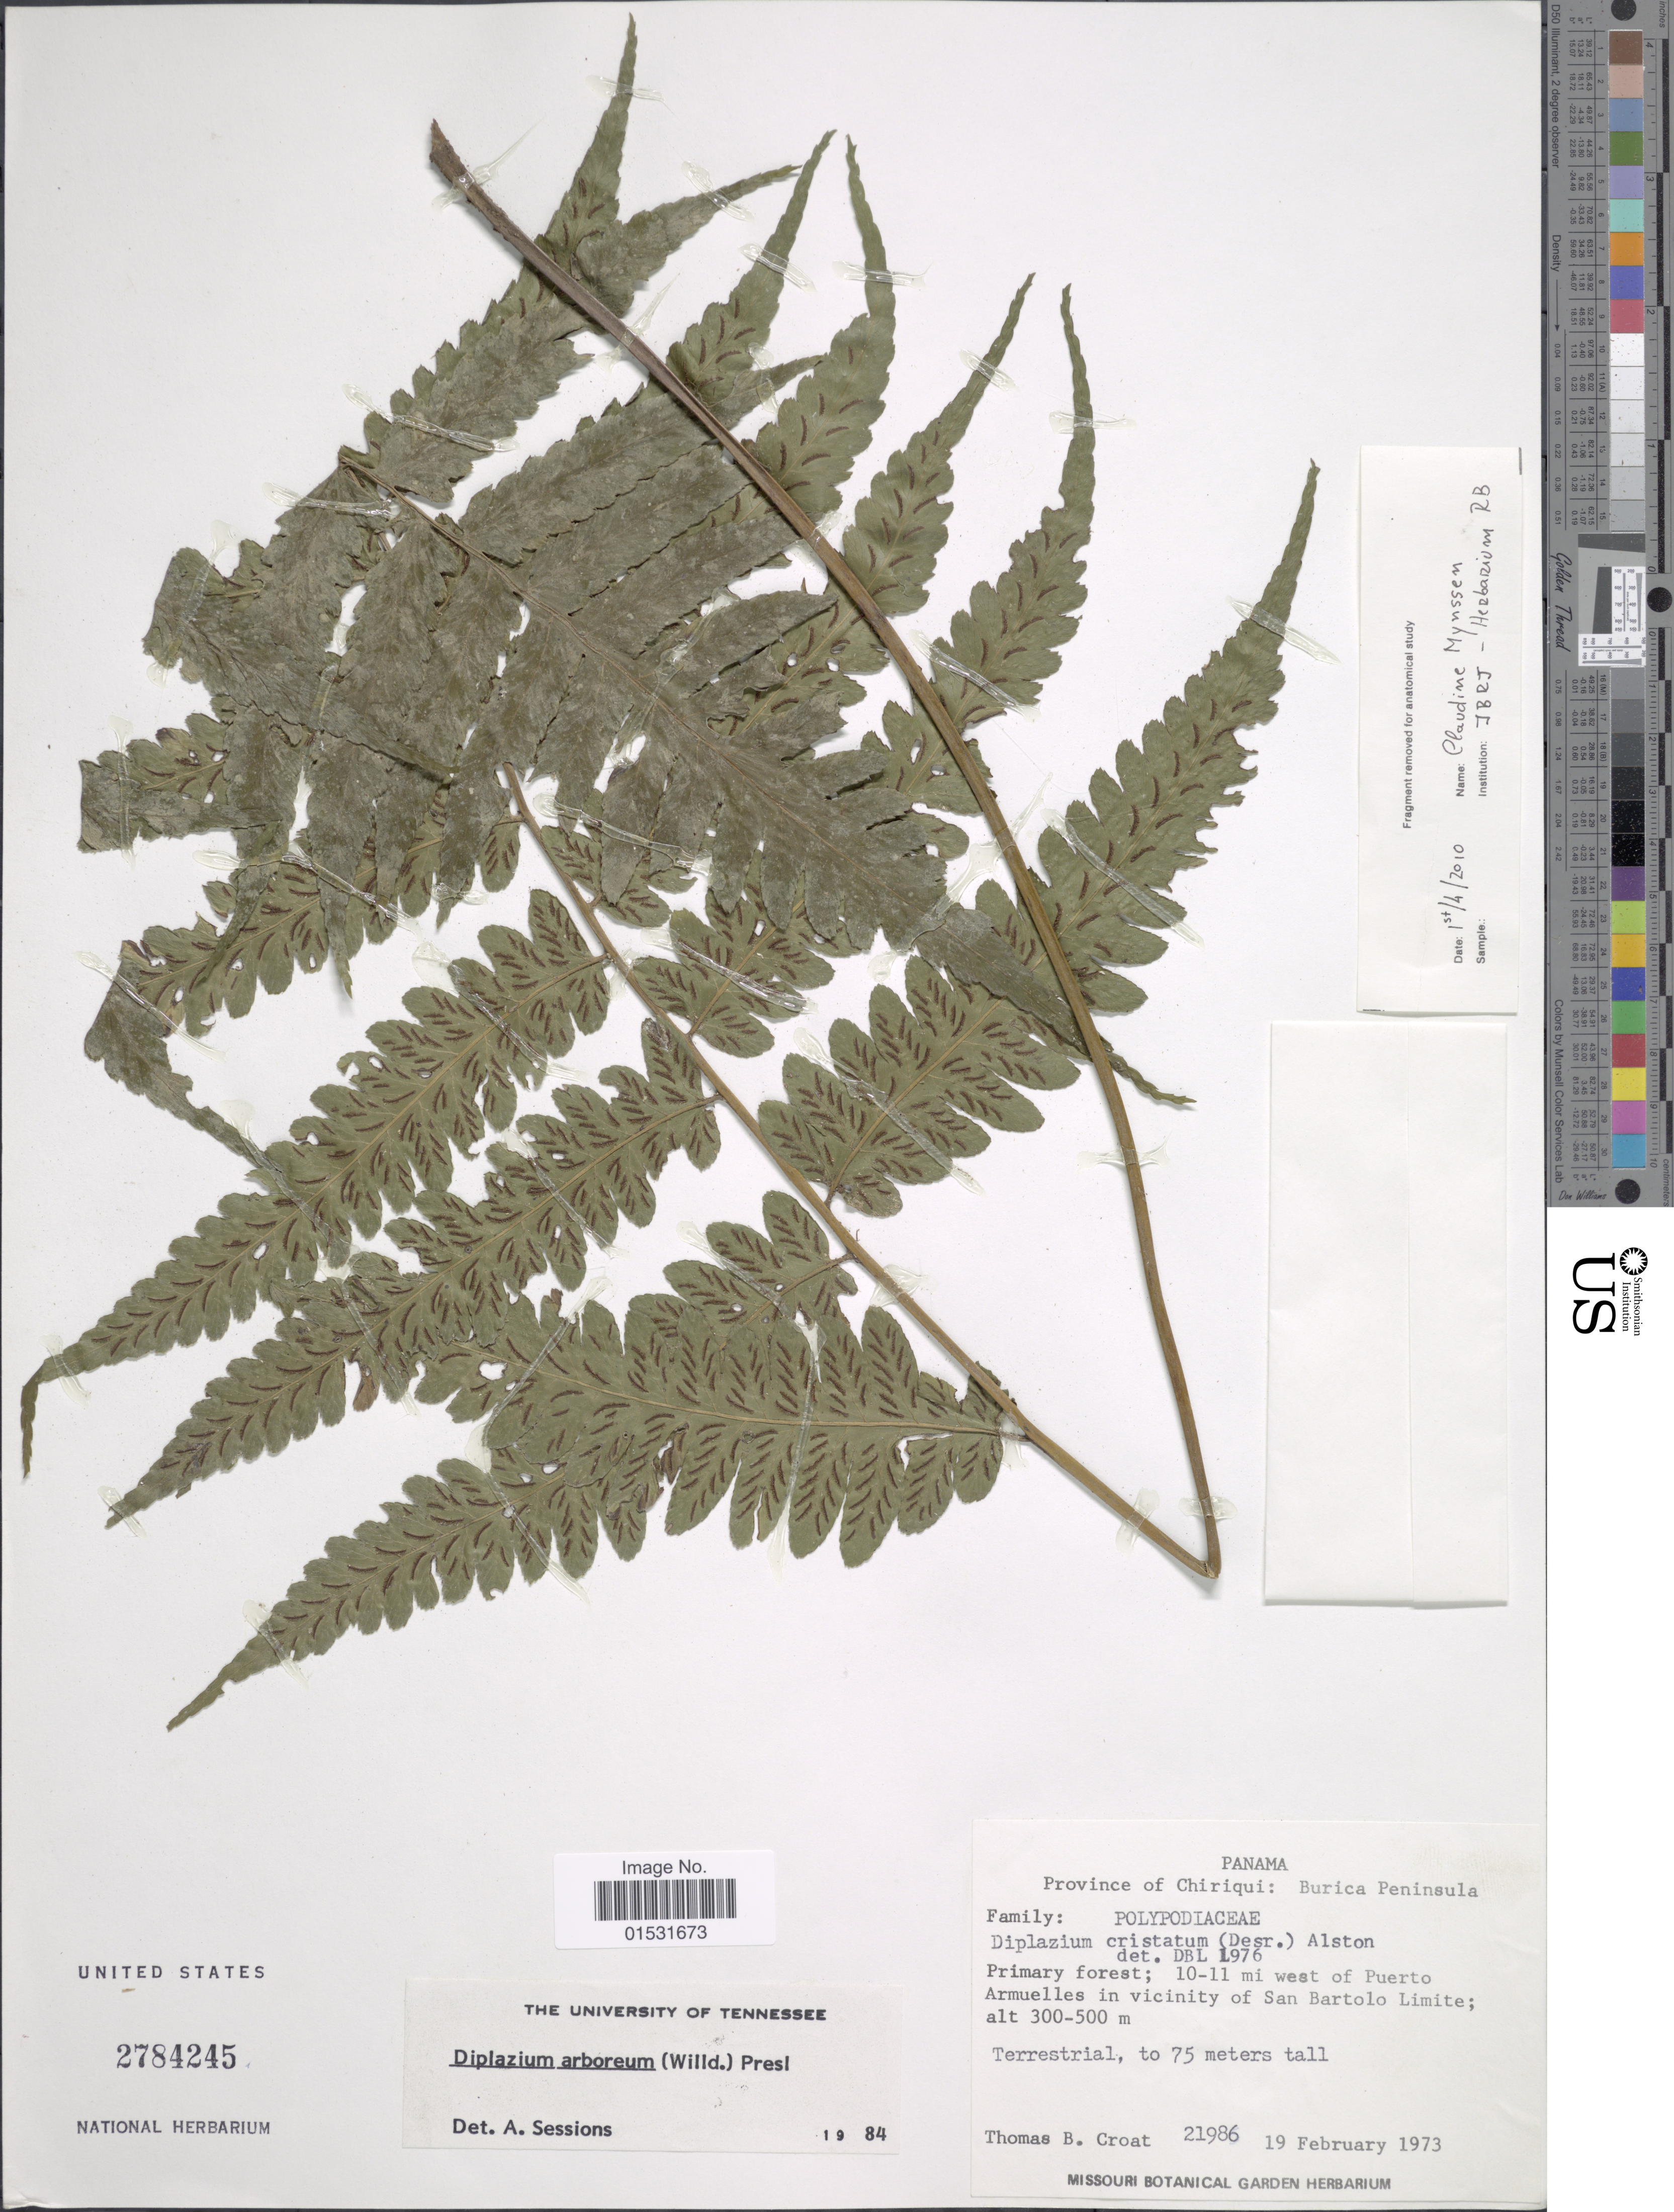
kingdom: Plantae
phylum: Tracheophyta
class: Polypodiopsida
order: Polypodiales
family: Athyriaceae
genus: Diplazium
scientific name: Diplazium cristatum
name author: (Desr.) Alston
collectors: T. B. Croat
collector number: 21986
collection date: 1973-02-19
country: Panama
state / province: Chiriqui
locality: Province of Chiriqui: Burica Peninsula. 10-11 mi west of Puerto Armuelles in vicinity of San Bartolo Limite.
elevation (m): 300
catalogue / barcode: US 2784245